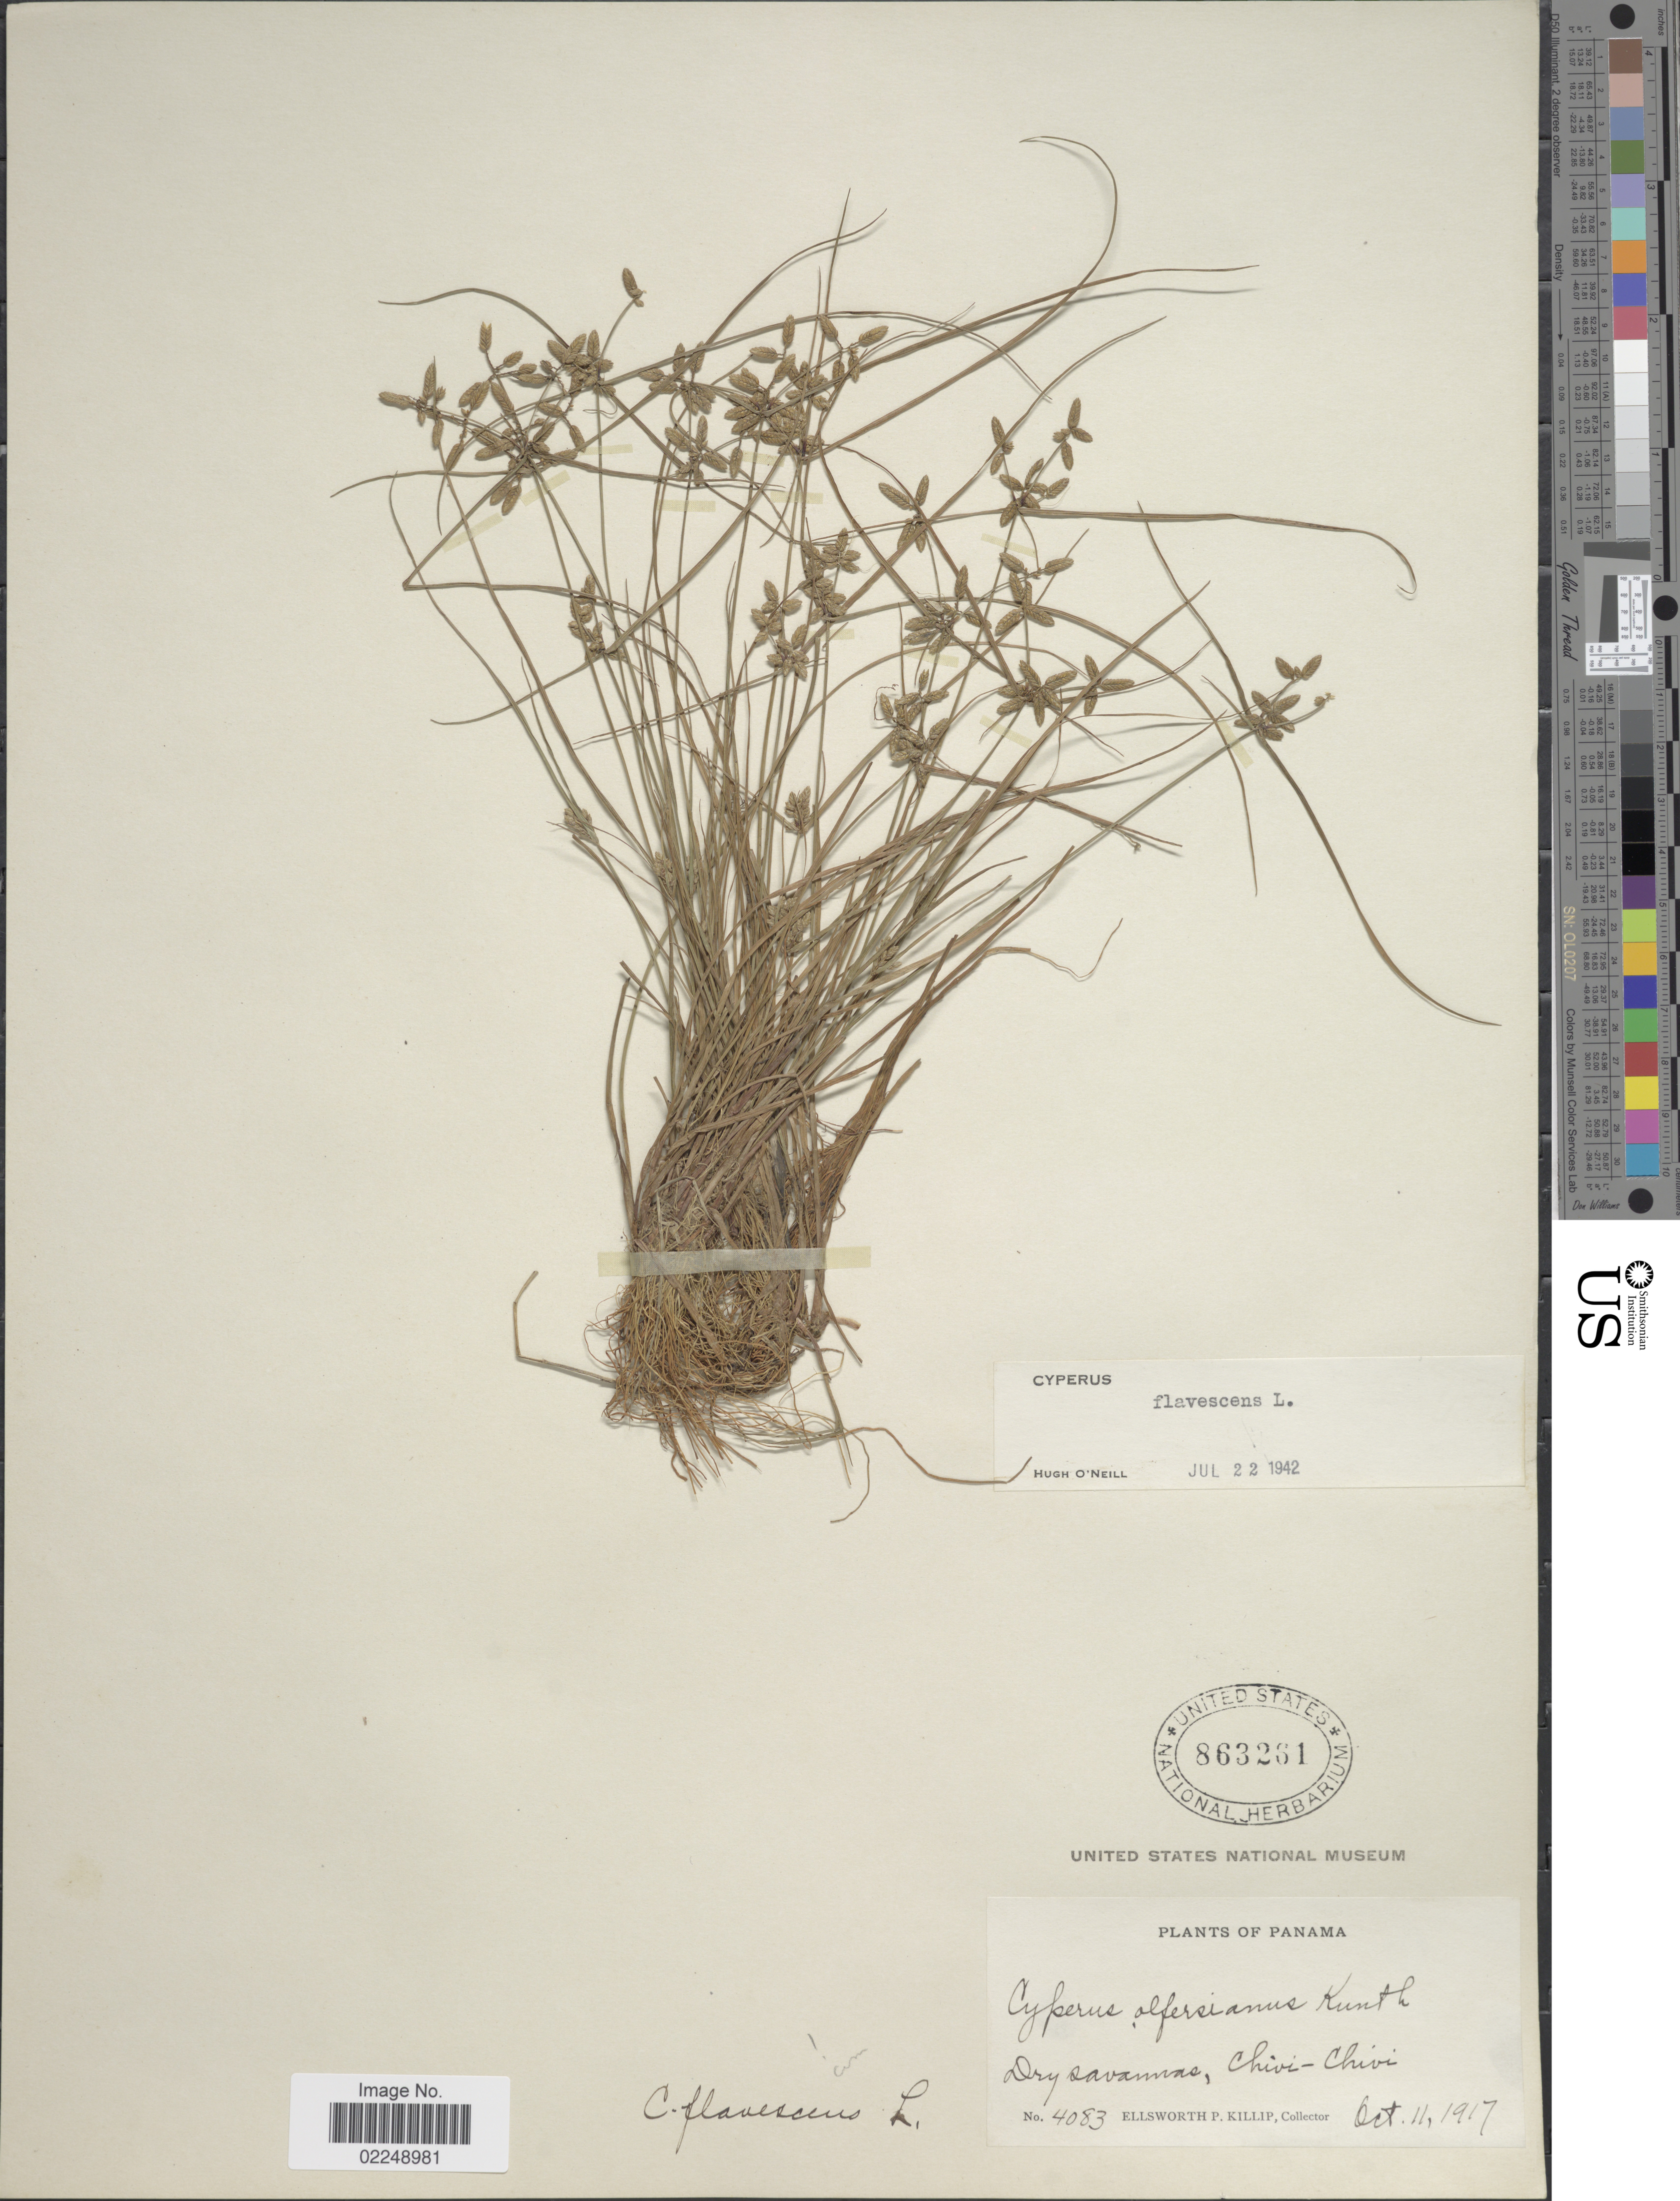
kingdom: Plantae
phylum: Tracheophyta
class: Liliopsida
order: Poales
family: Cyperaceae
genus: Cyperus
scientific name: Cyperus flavescens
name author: L.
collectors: E. P. Killip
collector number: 4083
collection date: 1917-10-11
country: Panama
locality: Chivi-Chivi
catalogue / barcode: US 863261